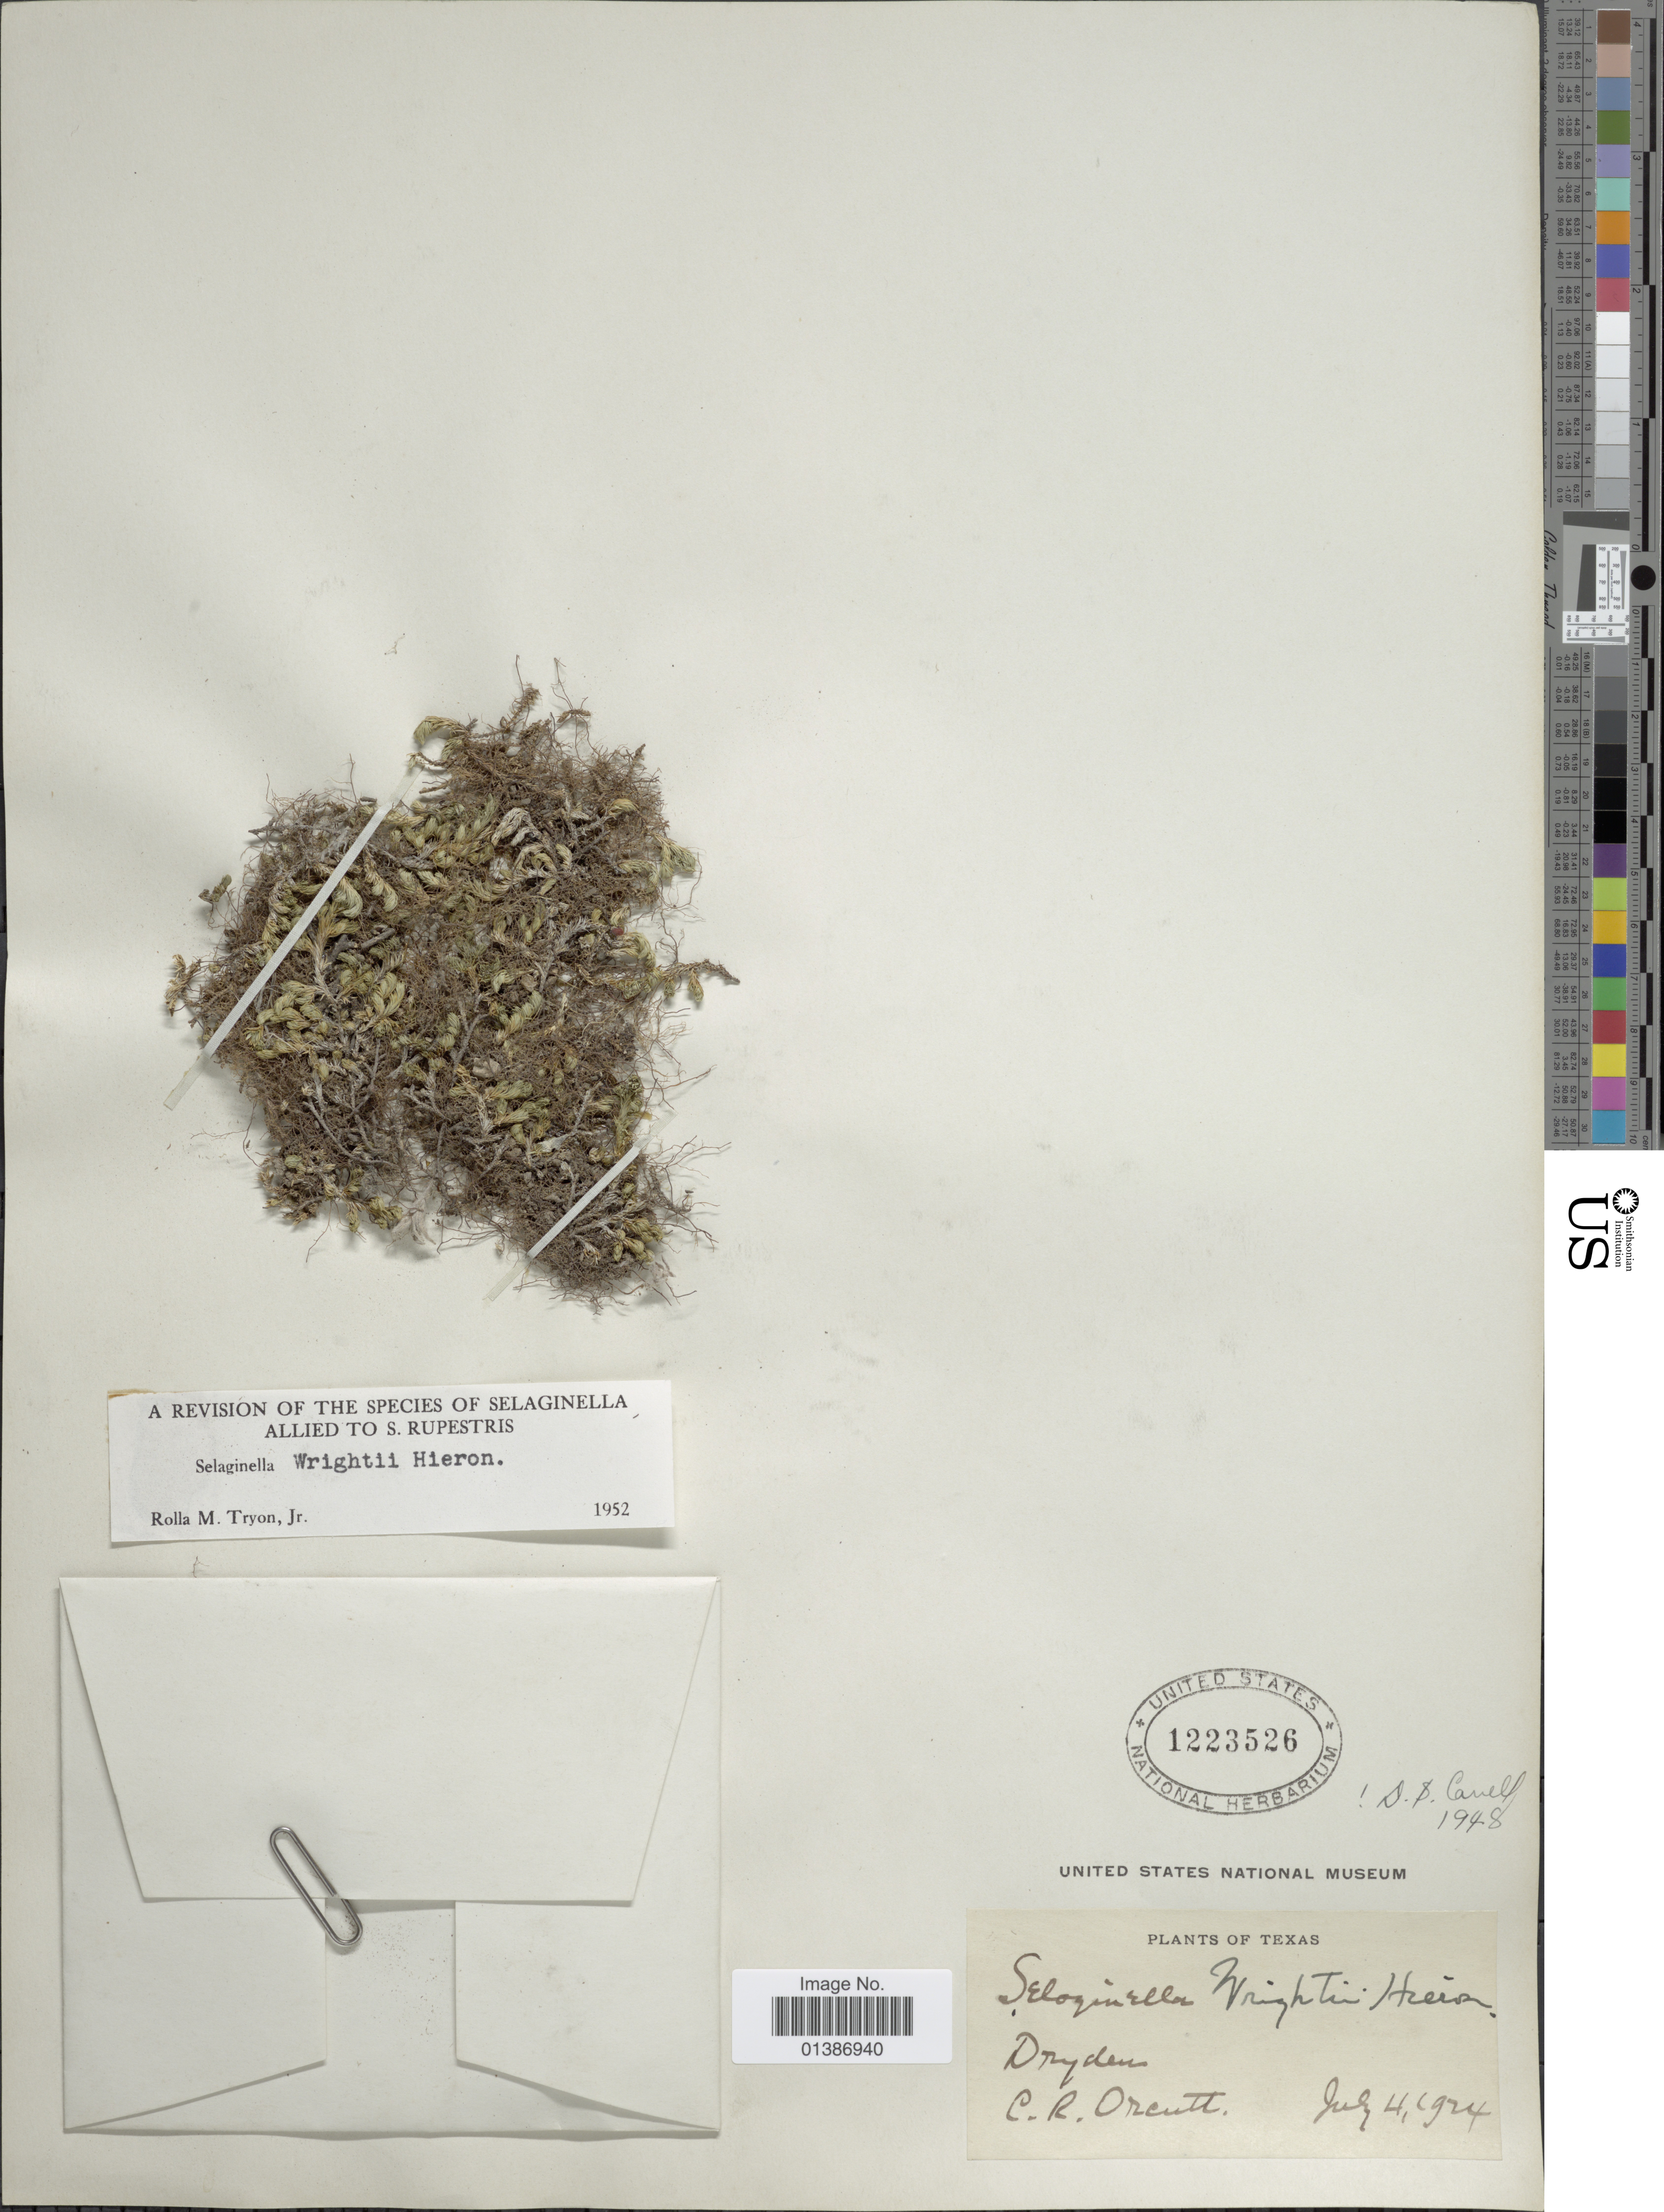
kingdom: Plantae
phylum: Tracheophyta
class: Lycopodiopsida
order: Selaginellales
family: Selaginellaceae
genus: Selaginella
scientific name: Selaginella wrightii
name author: Hieron.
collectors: C. R. Orcutt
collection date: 1924-07-04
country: United States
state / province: Texas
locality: Dryden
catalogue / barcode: US 1223526